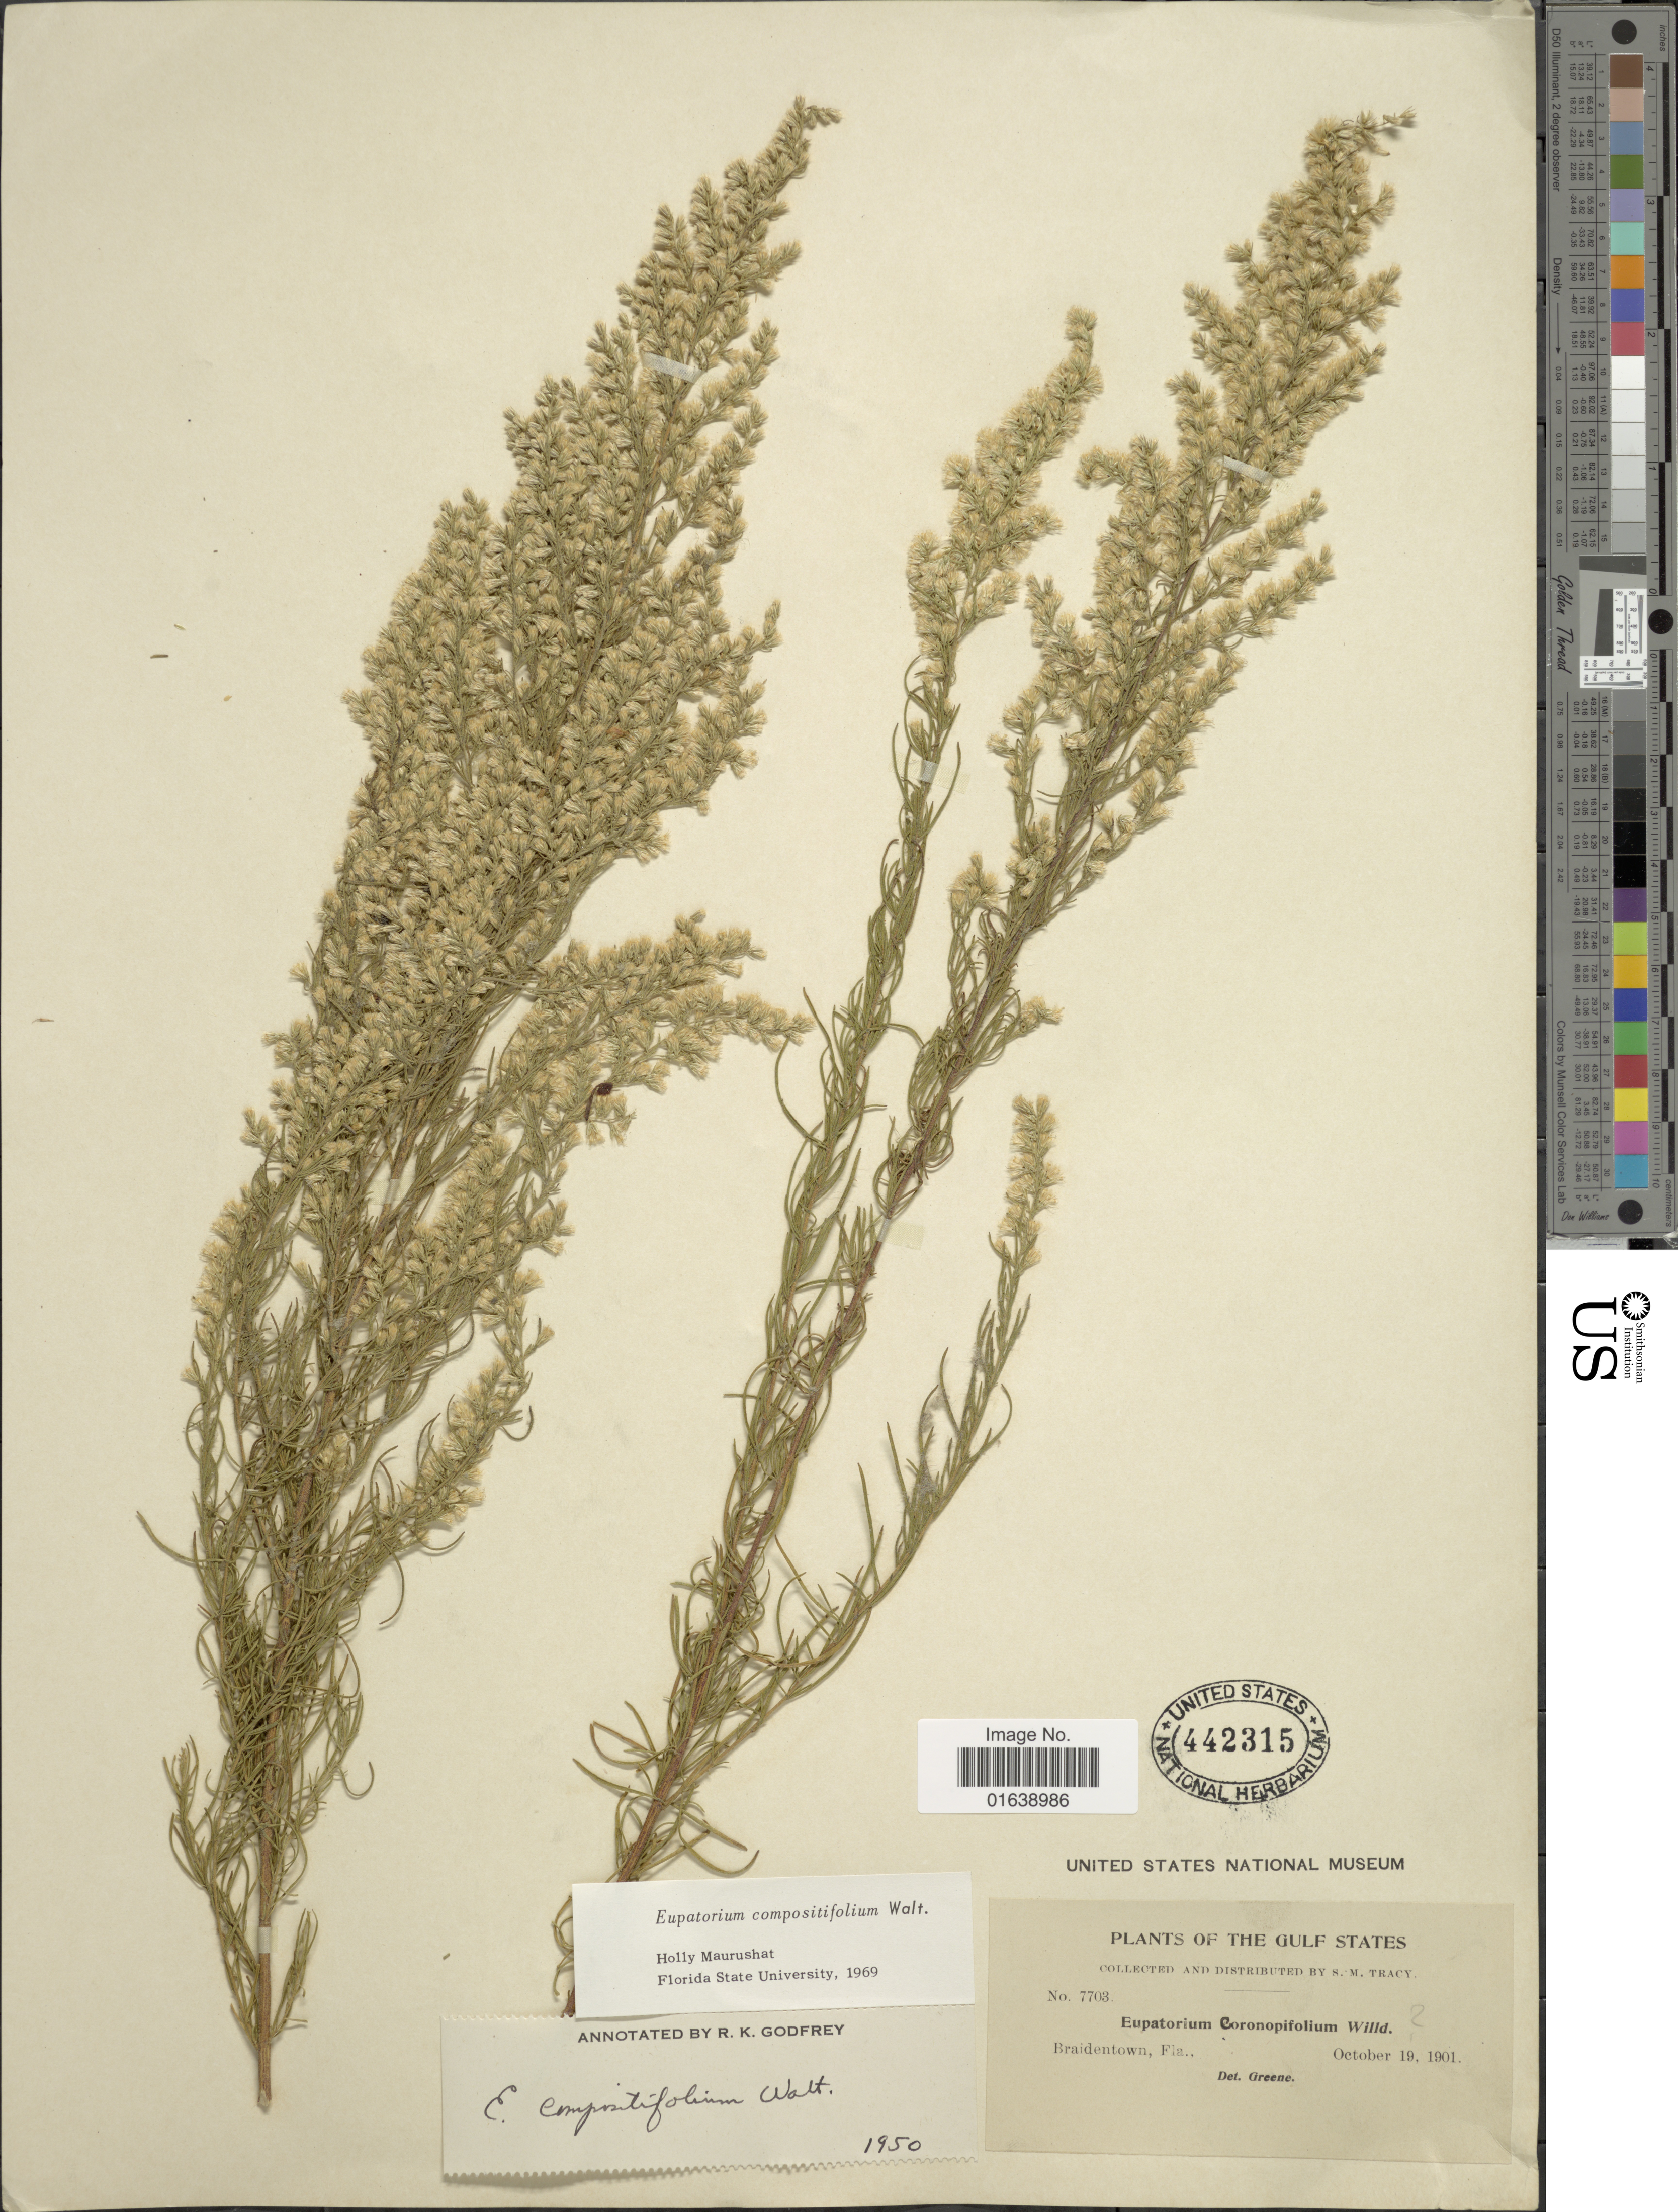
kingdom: Plantae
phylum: Tracheophyta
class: Magnoliopsida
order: Asterales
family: Asteraceae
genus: Eupatorium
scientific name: Eupatorium compositifolium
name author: Walter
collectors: S. M. Tracy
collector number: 7703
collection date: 1901-10-19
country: United States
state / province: Florida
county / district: Manatee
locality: Braidentown, Fla.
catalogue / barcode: US 442315